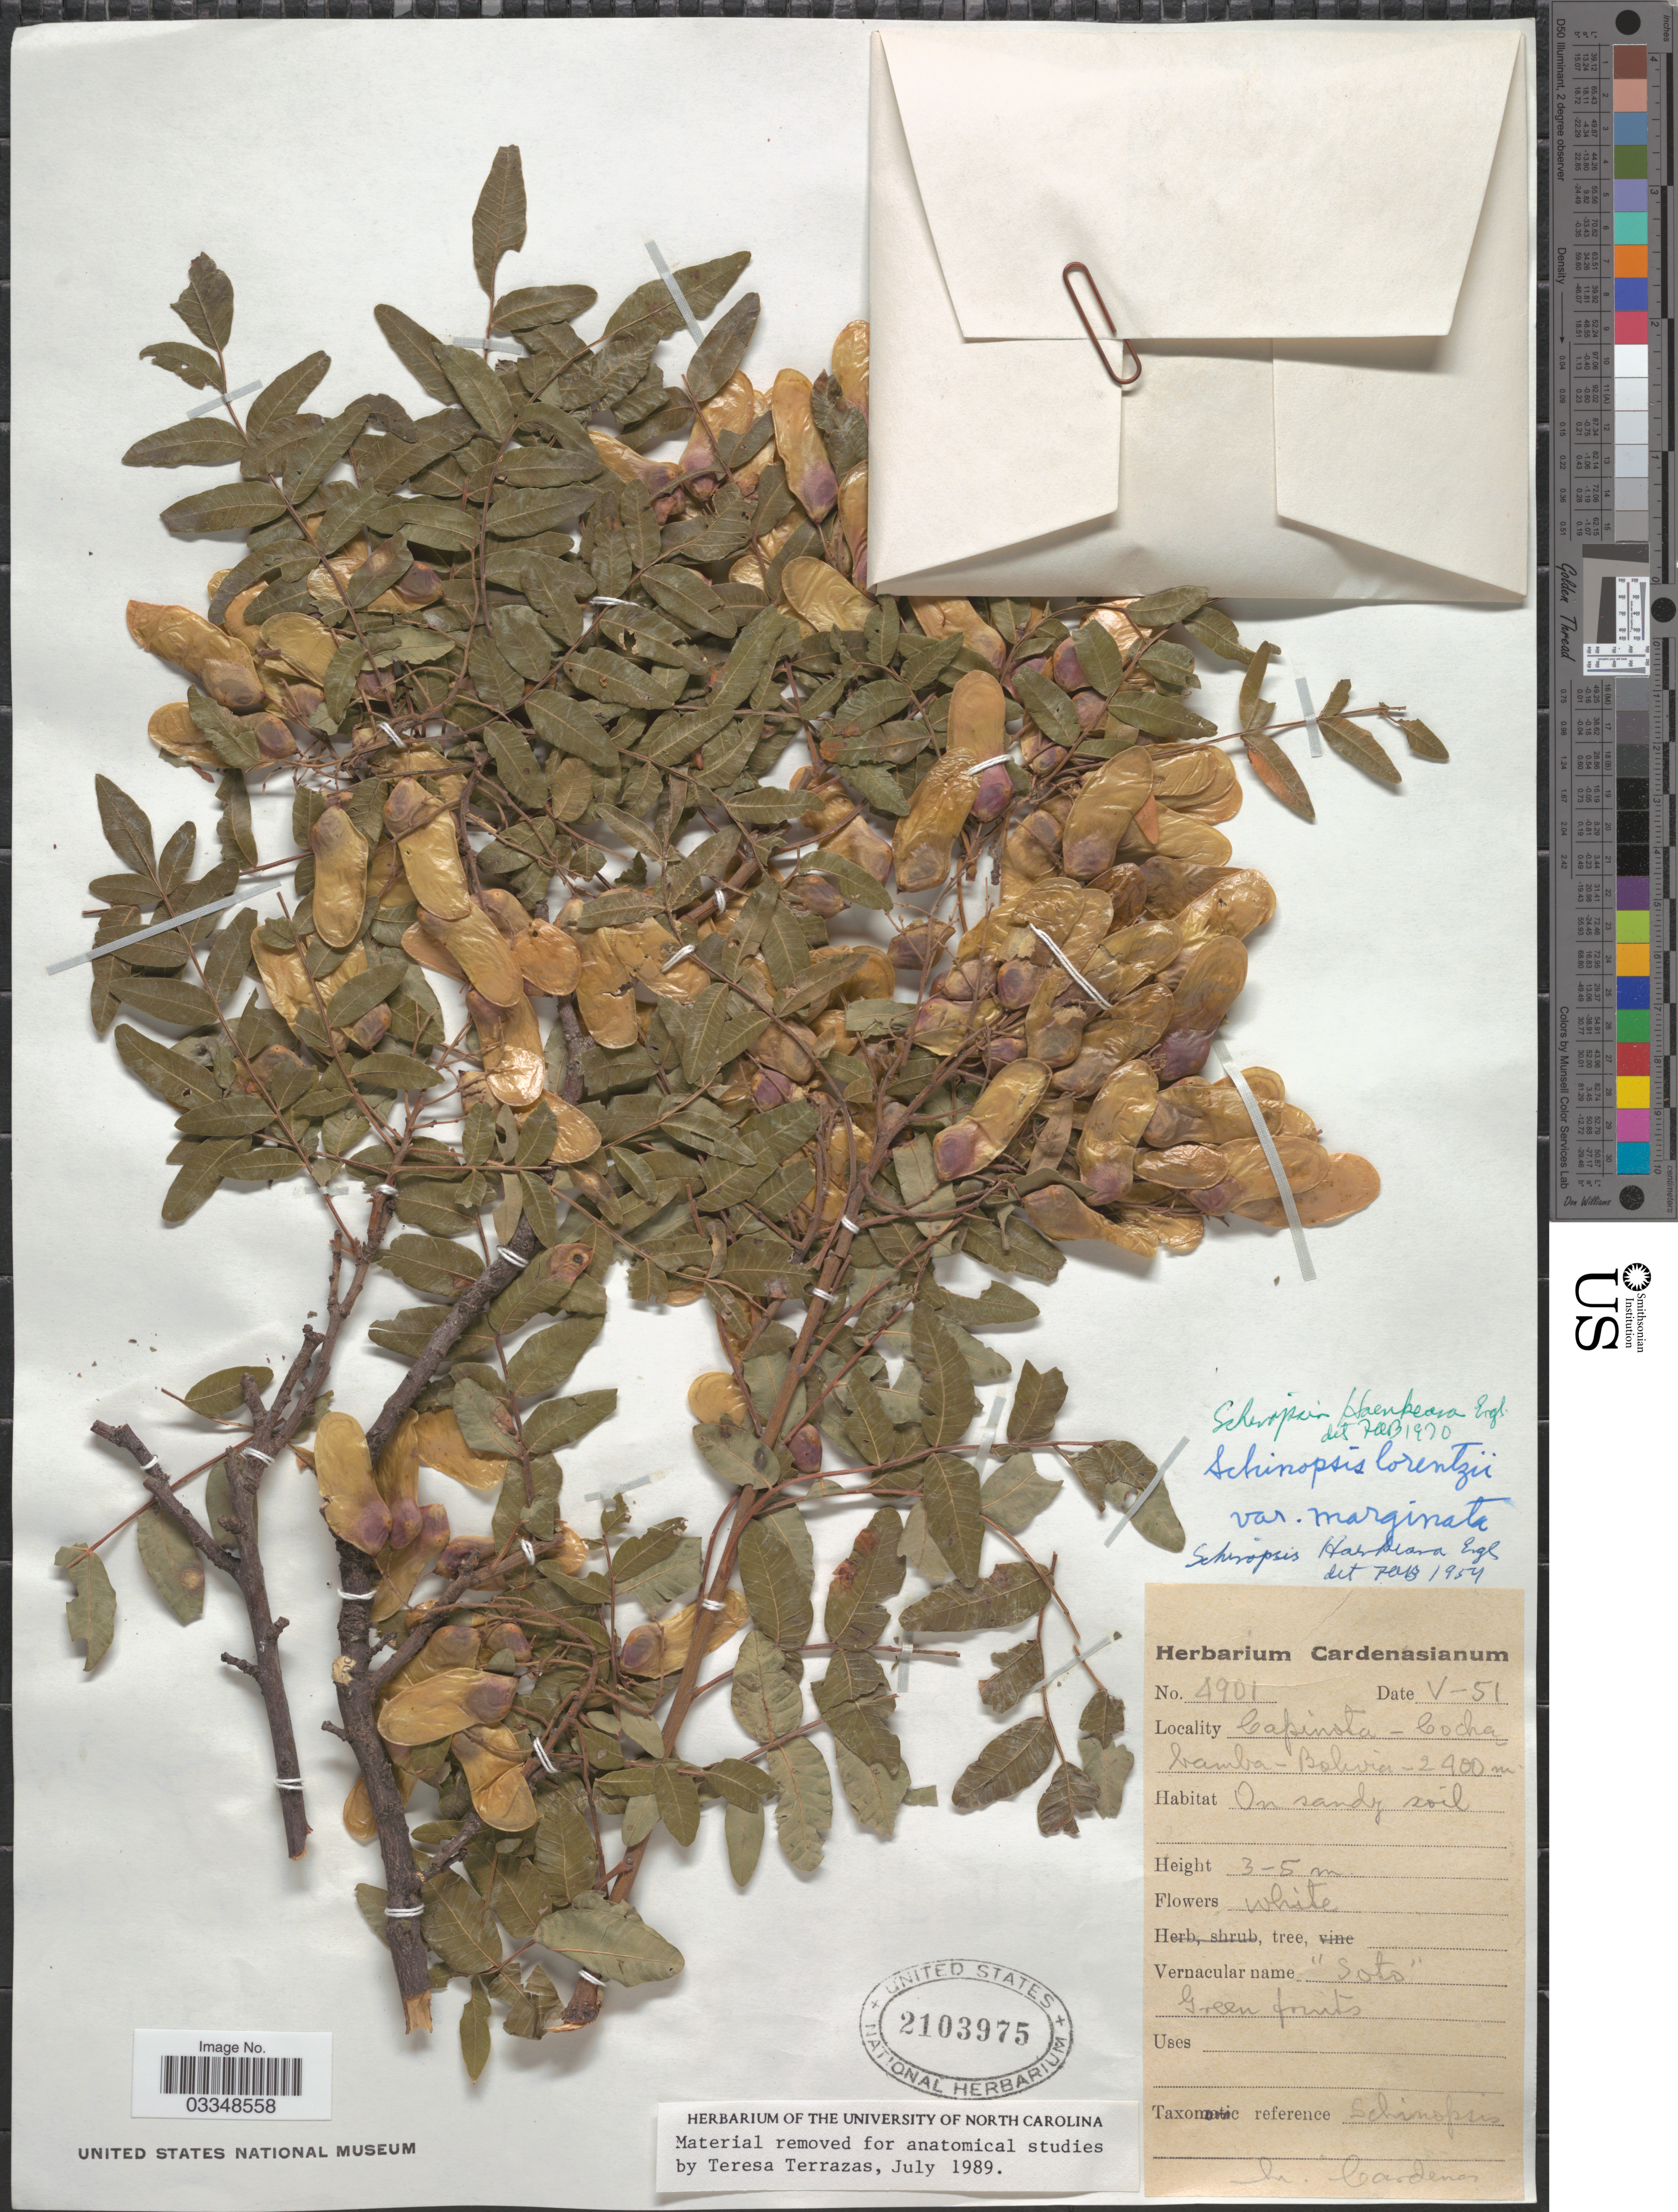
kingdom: Plantae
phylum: Tracheophyta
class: Magnoliopsida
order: Sapindales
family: Anacardiaceae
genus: Schinopsis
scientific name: Schinopsis haenkeana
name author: Engl.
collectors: M. Cárdenas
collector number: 4901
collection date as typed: Transcribed d/m/y: /5/51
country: Bolivia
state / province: Cochabamba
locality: Capinota.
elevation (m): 2400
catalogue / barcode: US 2103975